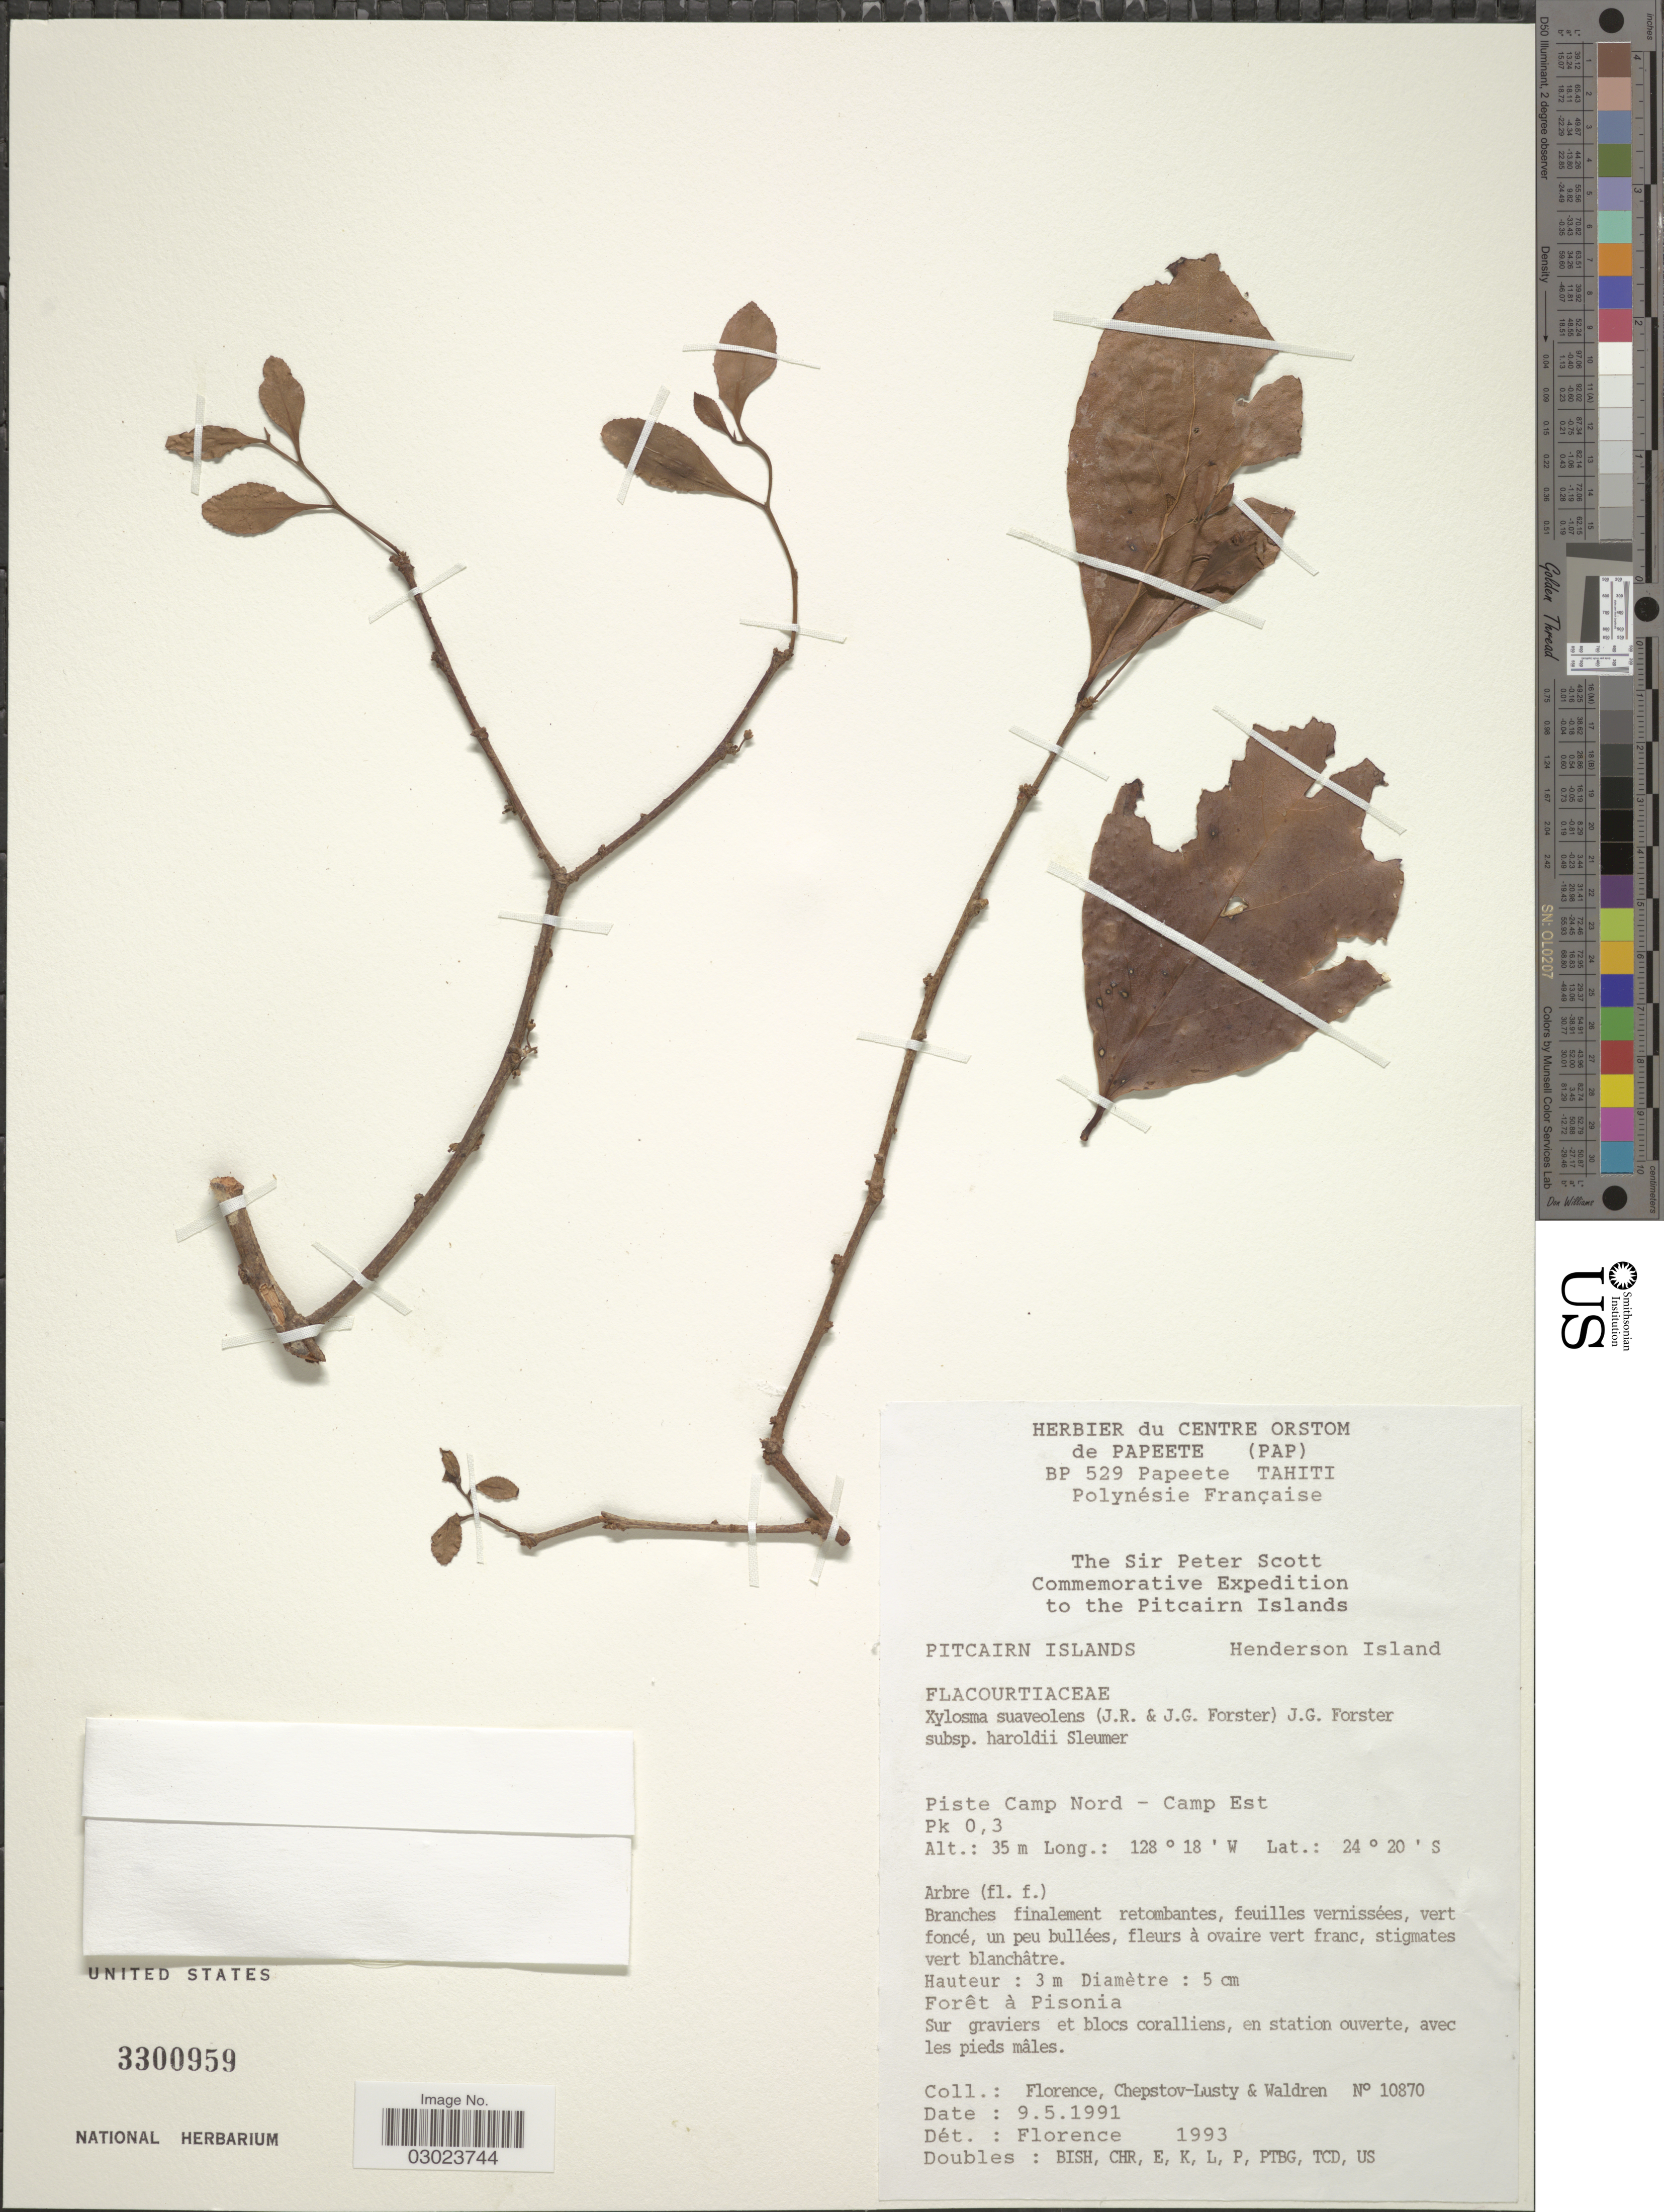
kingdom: Plantae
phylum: Tracheophyta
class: Magnoliopsida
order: Malpighiales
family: Salicaceae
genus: Xylosma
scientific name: Xylosma suaveolens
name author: G. Forst.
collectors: -. Florence, -. Chepstov-lusty & Waldren, --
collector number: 10870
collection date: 1991-05-09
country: Pitcairn Islands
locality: Pitcairn Islands. Pitcairn Islands. Henderson Island. Piste Camp Nord- Camp Est Pk 0,3.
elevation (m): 35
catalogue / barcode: US 3300959